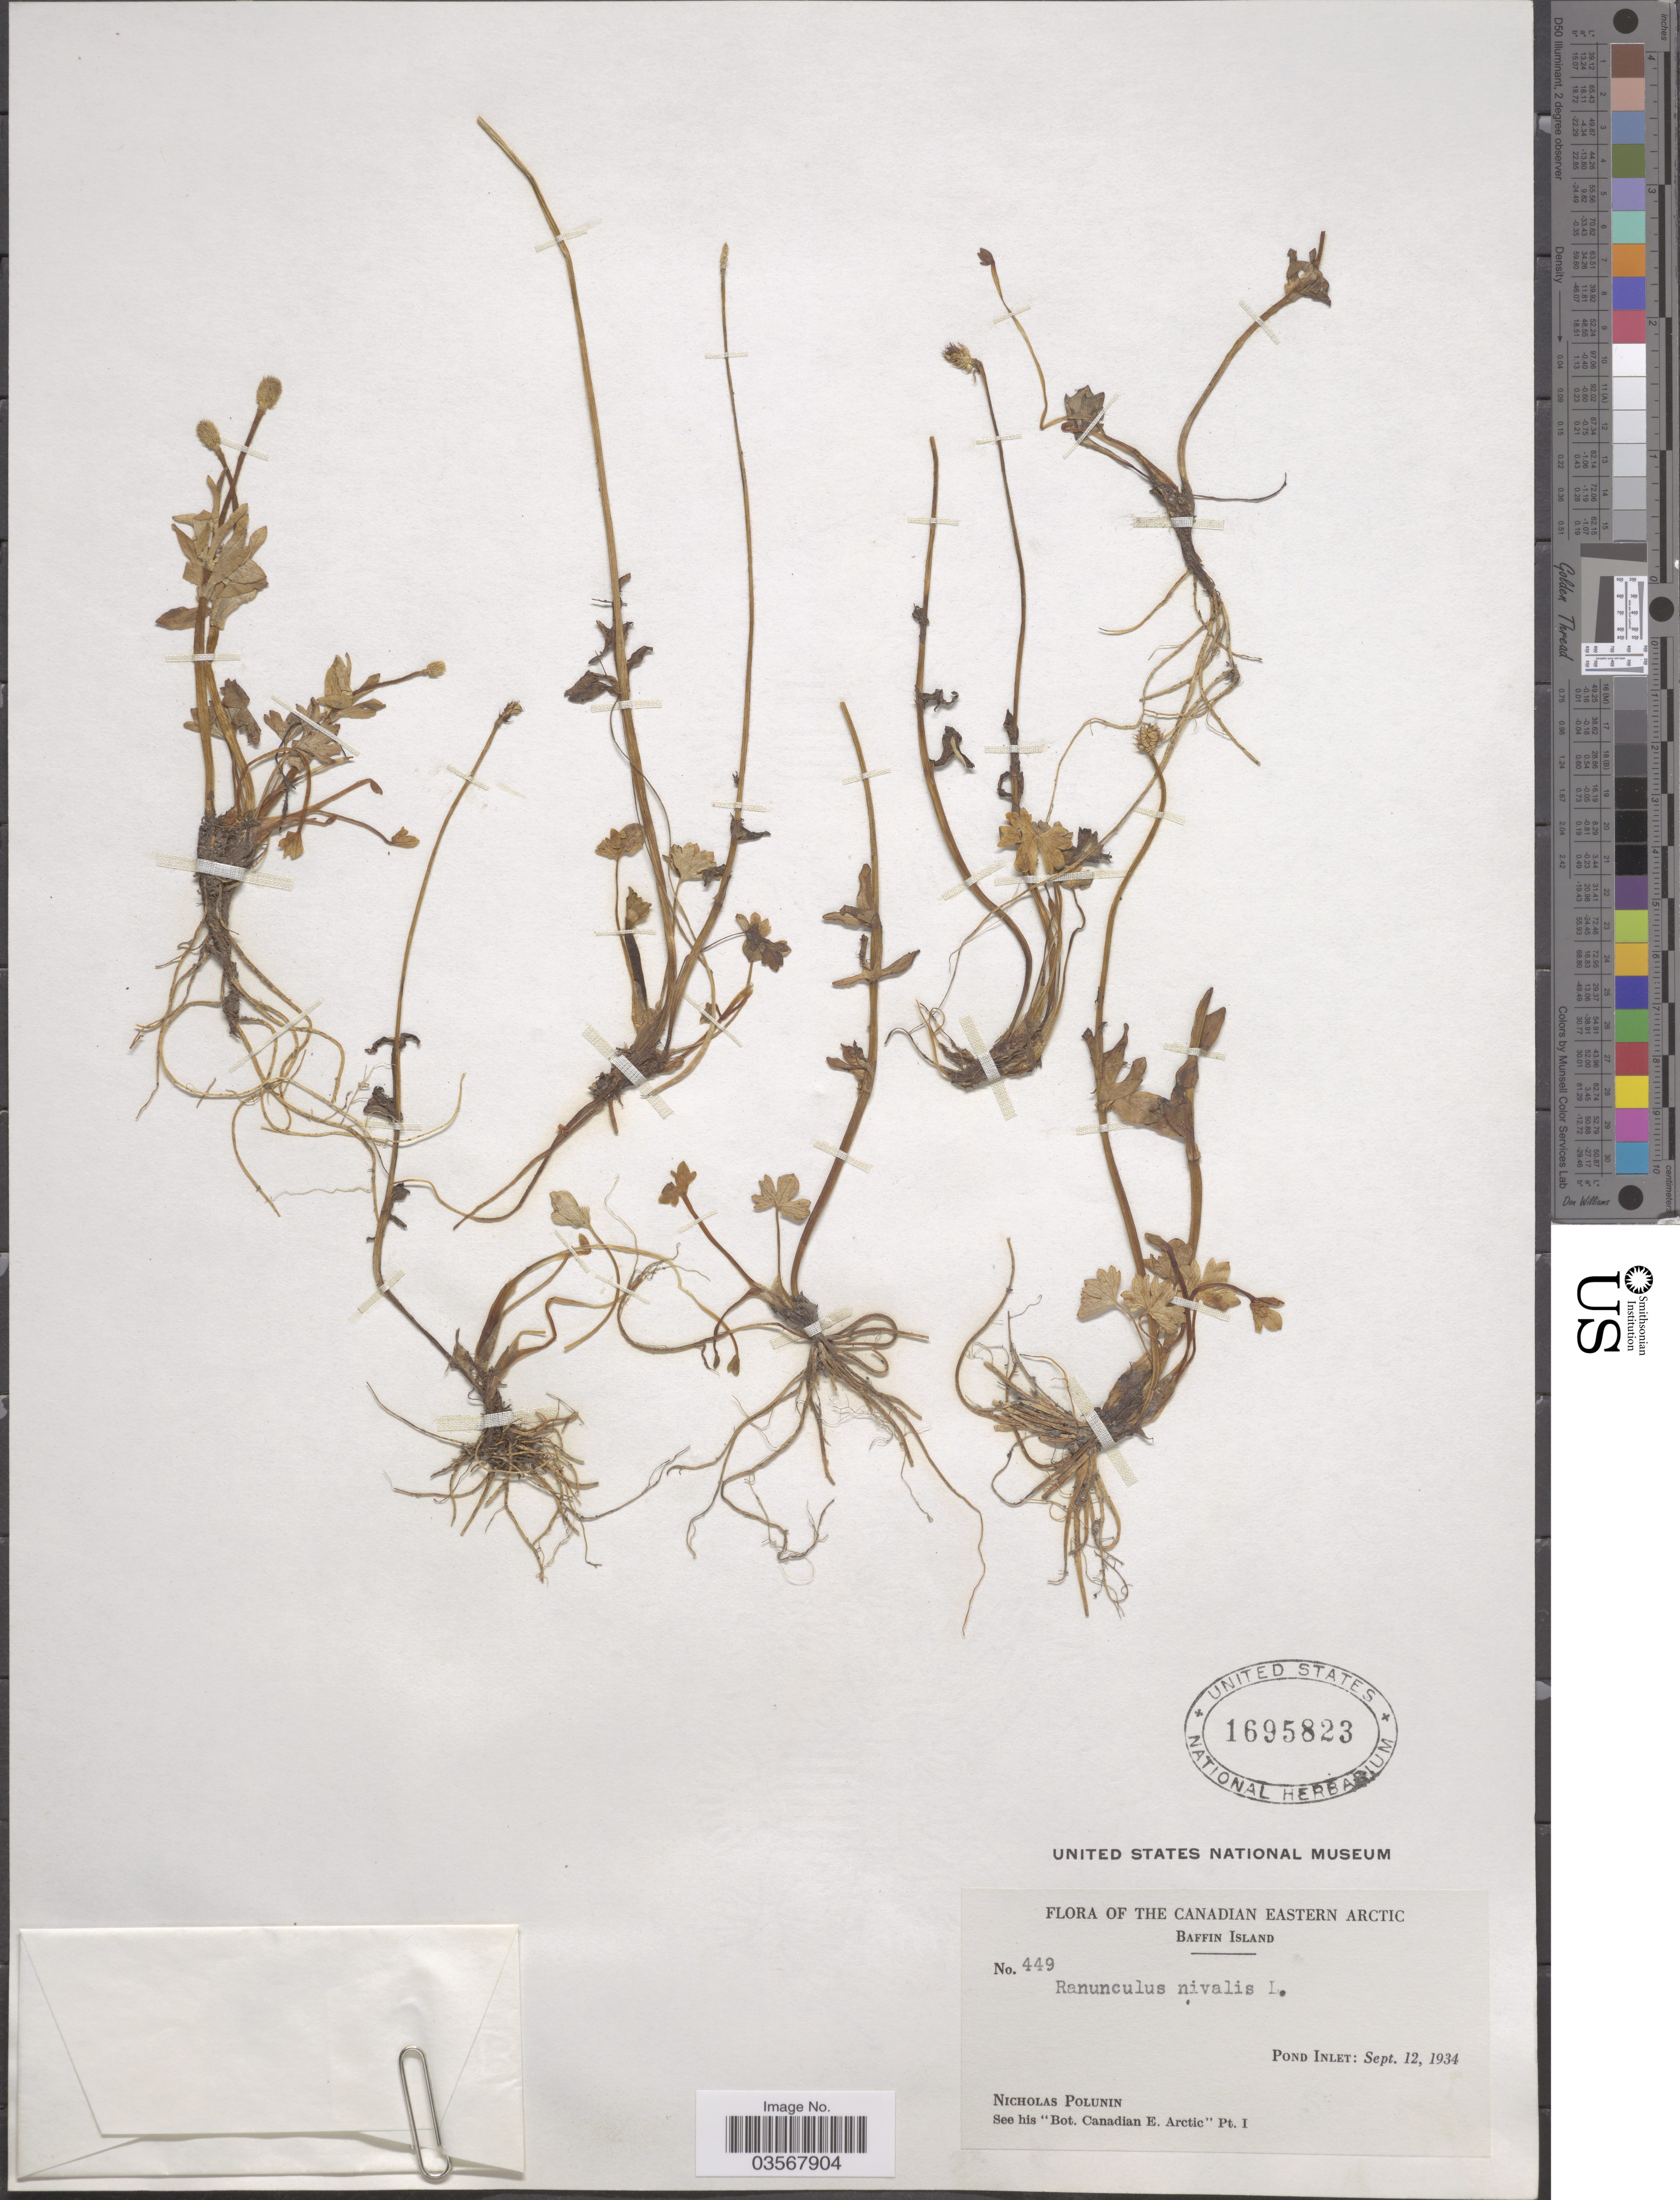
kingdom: Plantae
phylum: Tracheophyta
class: Magnoliopsida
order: Ranunculales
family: Ranunculaceae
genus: Ranunculus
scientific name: Ranunculus nivalis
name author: L.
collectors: N. V. Polunin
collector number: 449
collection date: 1934-09-12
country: Canada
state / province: Nunavut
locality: Eastern Arctic. Baffin Island. Pond Inlet.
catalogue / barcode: US 1695823